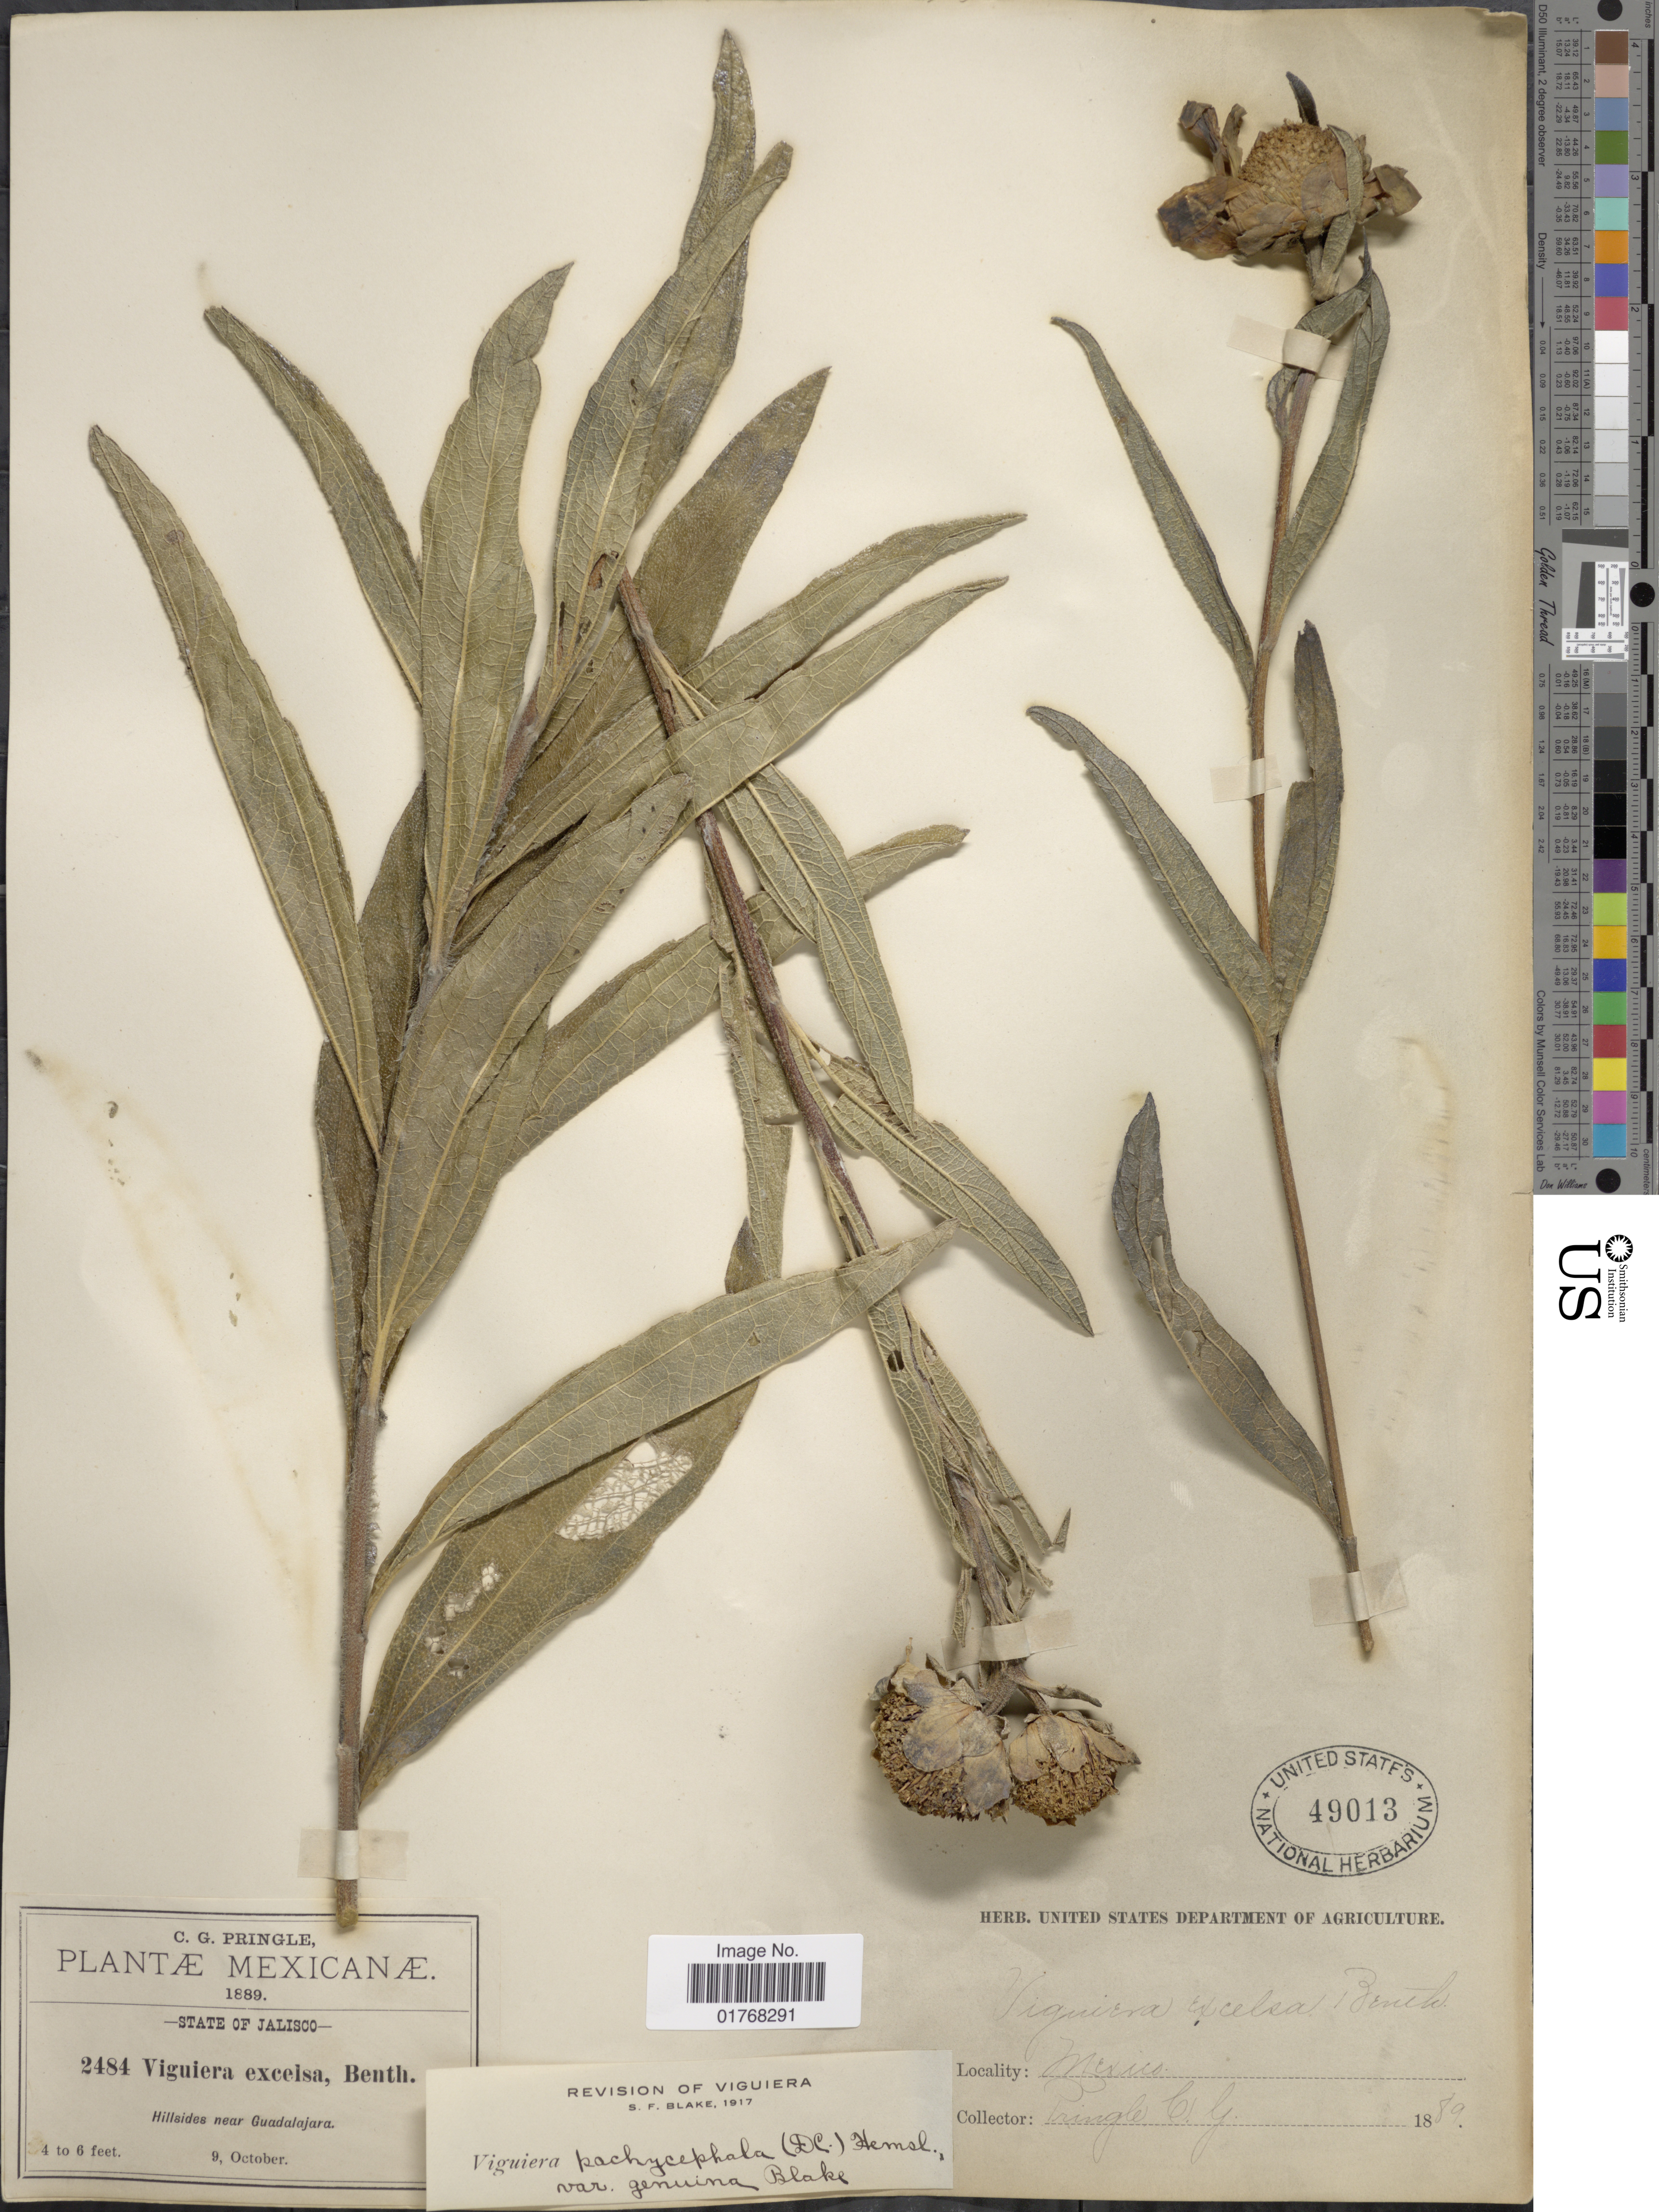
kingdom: Plantae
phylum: Tracheophyta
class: Magnoliopsida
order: Asterales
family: Asteraceae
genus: Viguiera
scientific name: Viguiera pachycephala var. genuina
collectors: C. G. Pringle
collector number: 2484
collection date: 1889-10-09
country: Mexico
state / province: Jalisco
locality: Hillsides near Guadaljara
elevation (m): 1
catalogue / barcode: US 49013